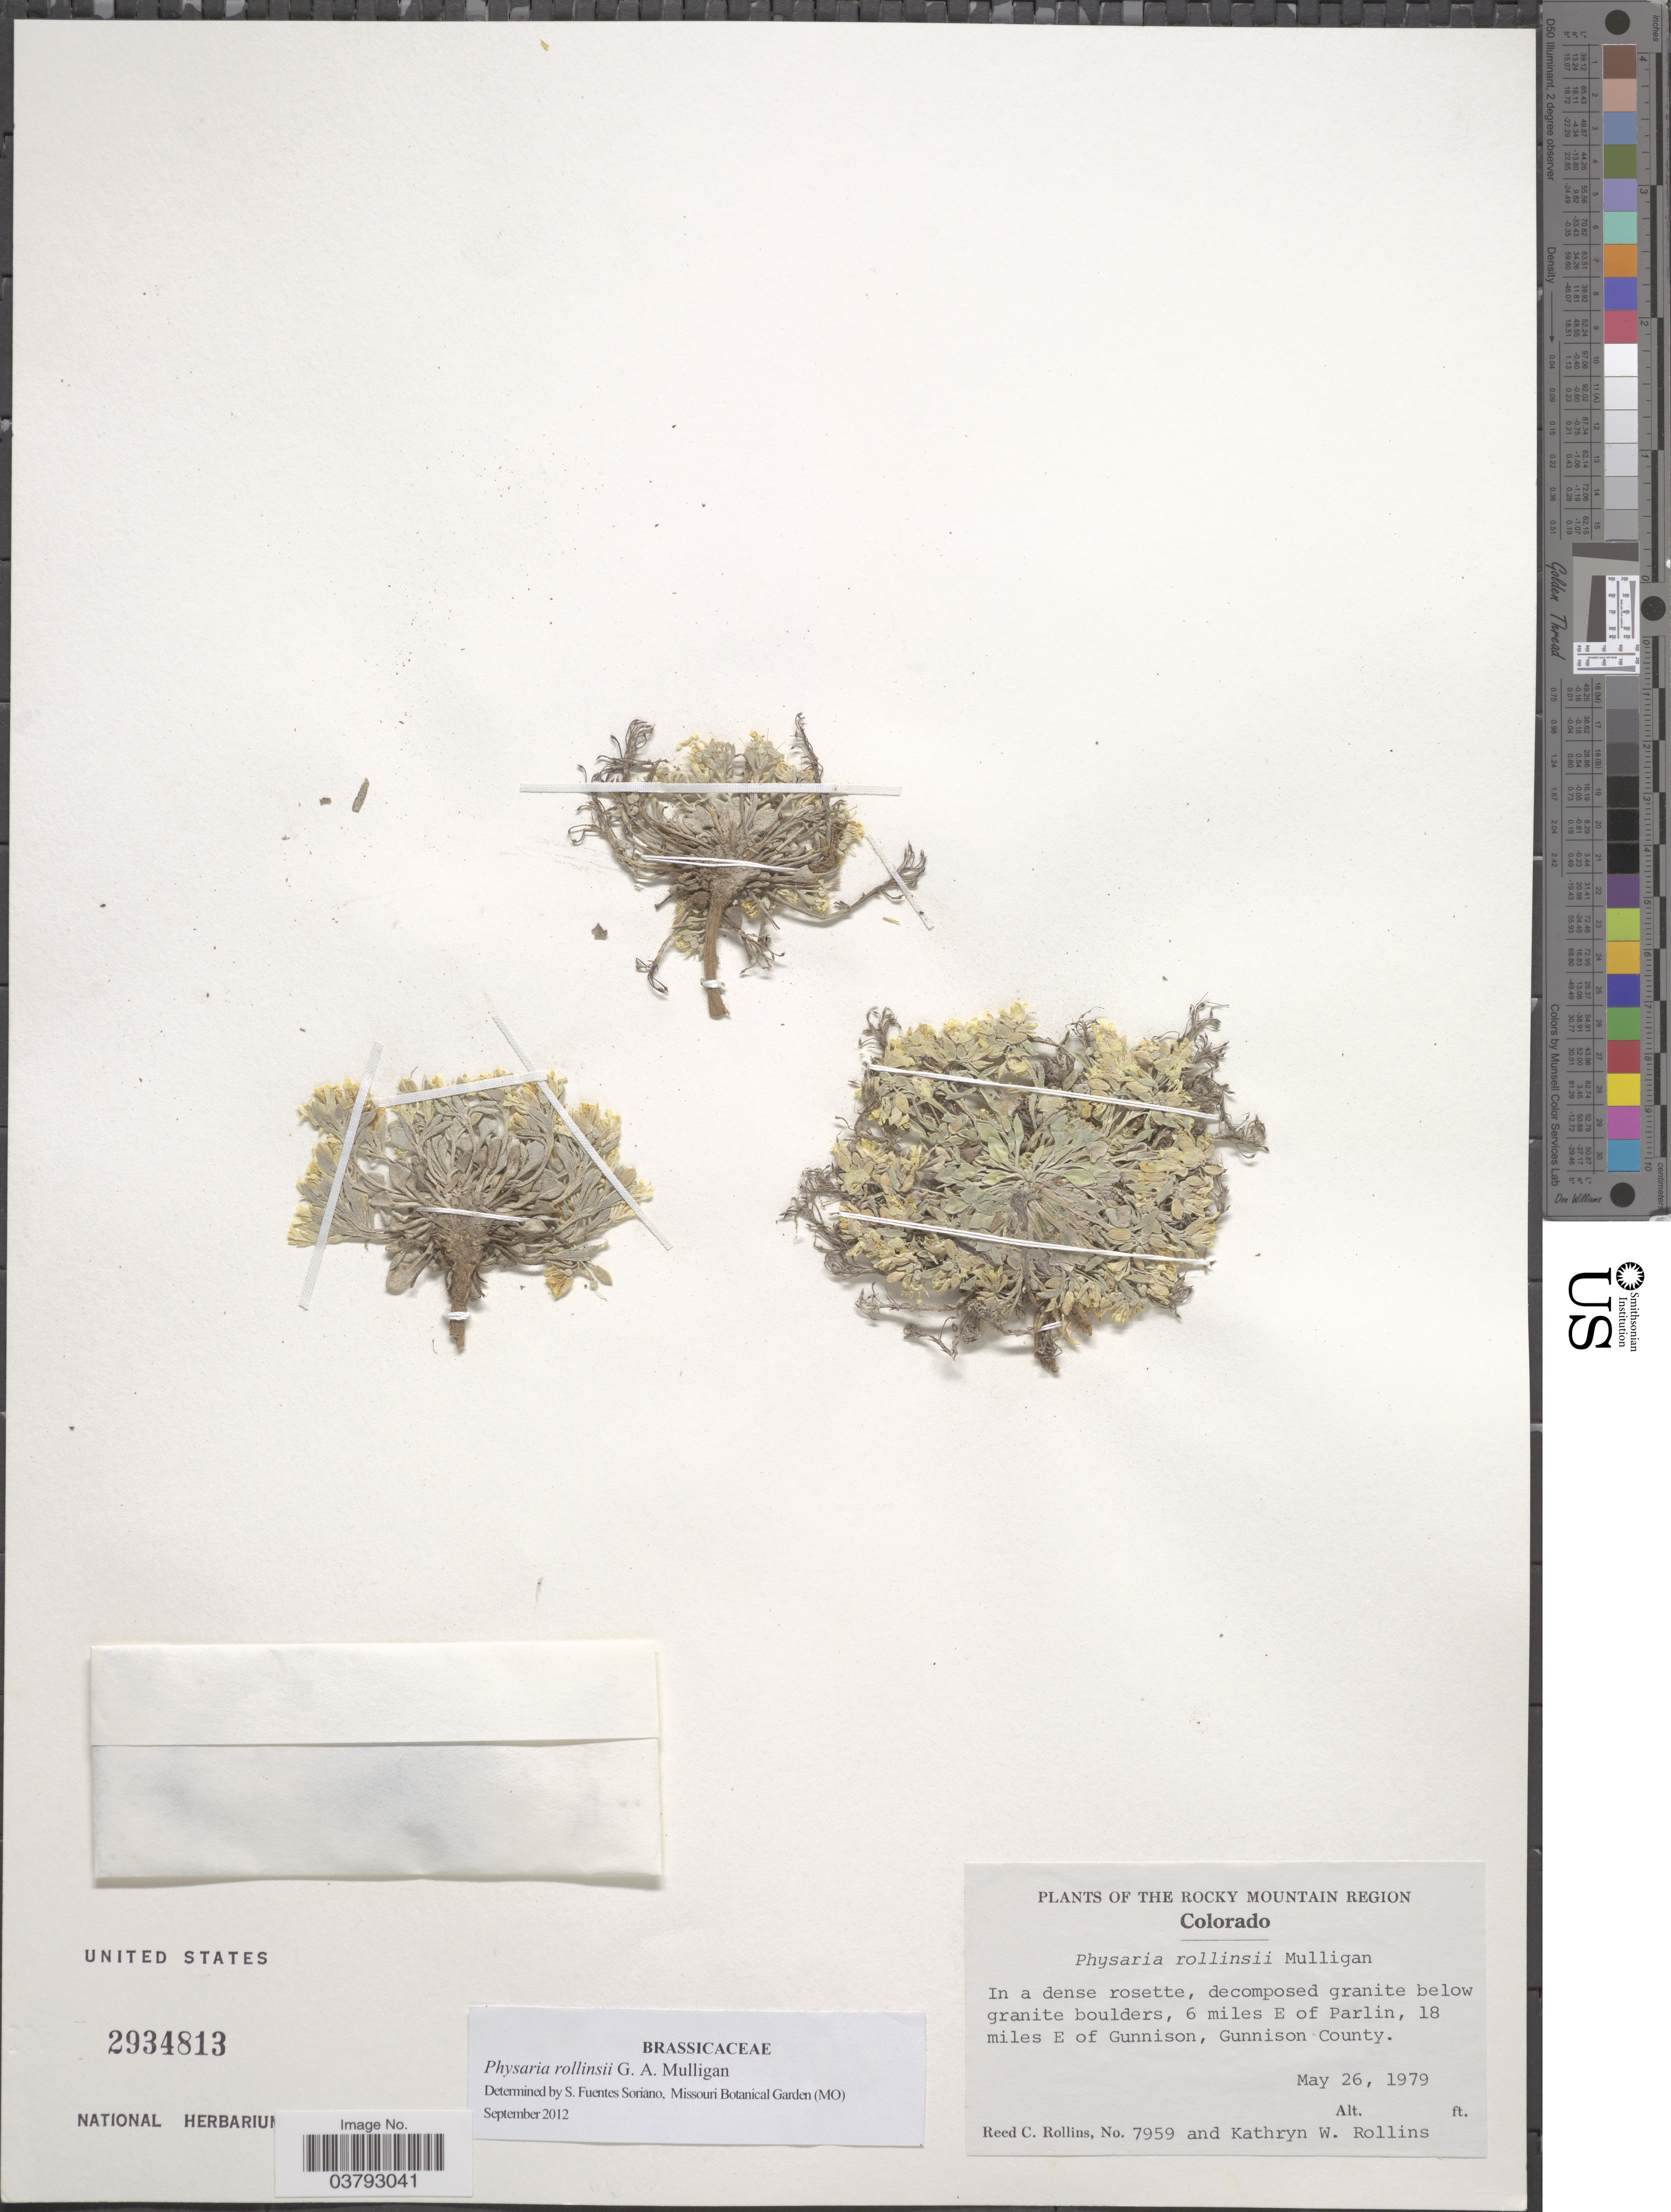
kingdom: Plantae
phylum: Tracheophyta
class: Magnoliopsida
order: Brassicales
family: Brassicaceae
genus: Physaria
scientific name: Physaria rollinsii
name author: G.A. Mulligan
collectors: R. C. Rollins & K. W. Rollins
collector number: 7959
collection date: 1979-05-26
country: United States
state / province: Colorado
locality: The Rocky Mountain Region. 6 miles E of Parlin, 18 miles E of Gunnison, Gunnison County.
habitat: decomposed granite below granite boulders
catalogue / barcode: US 2934813